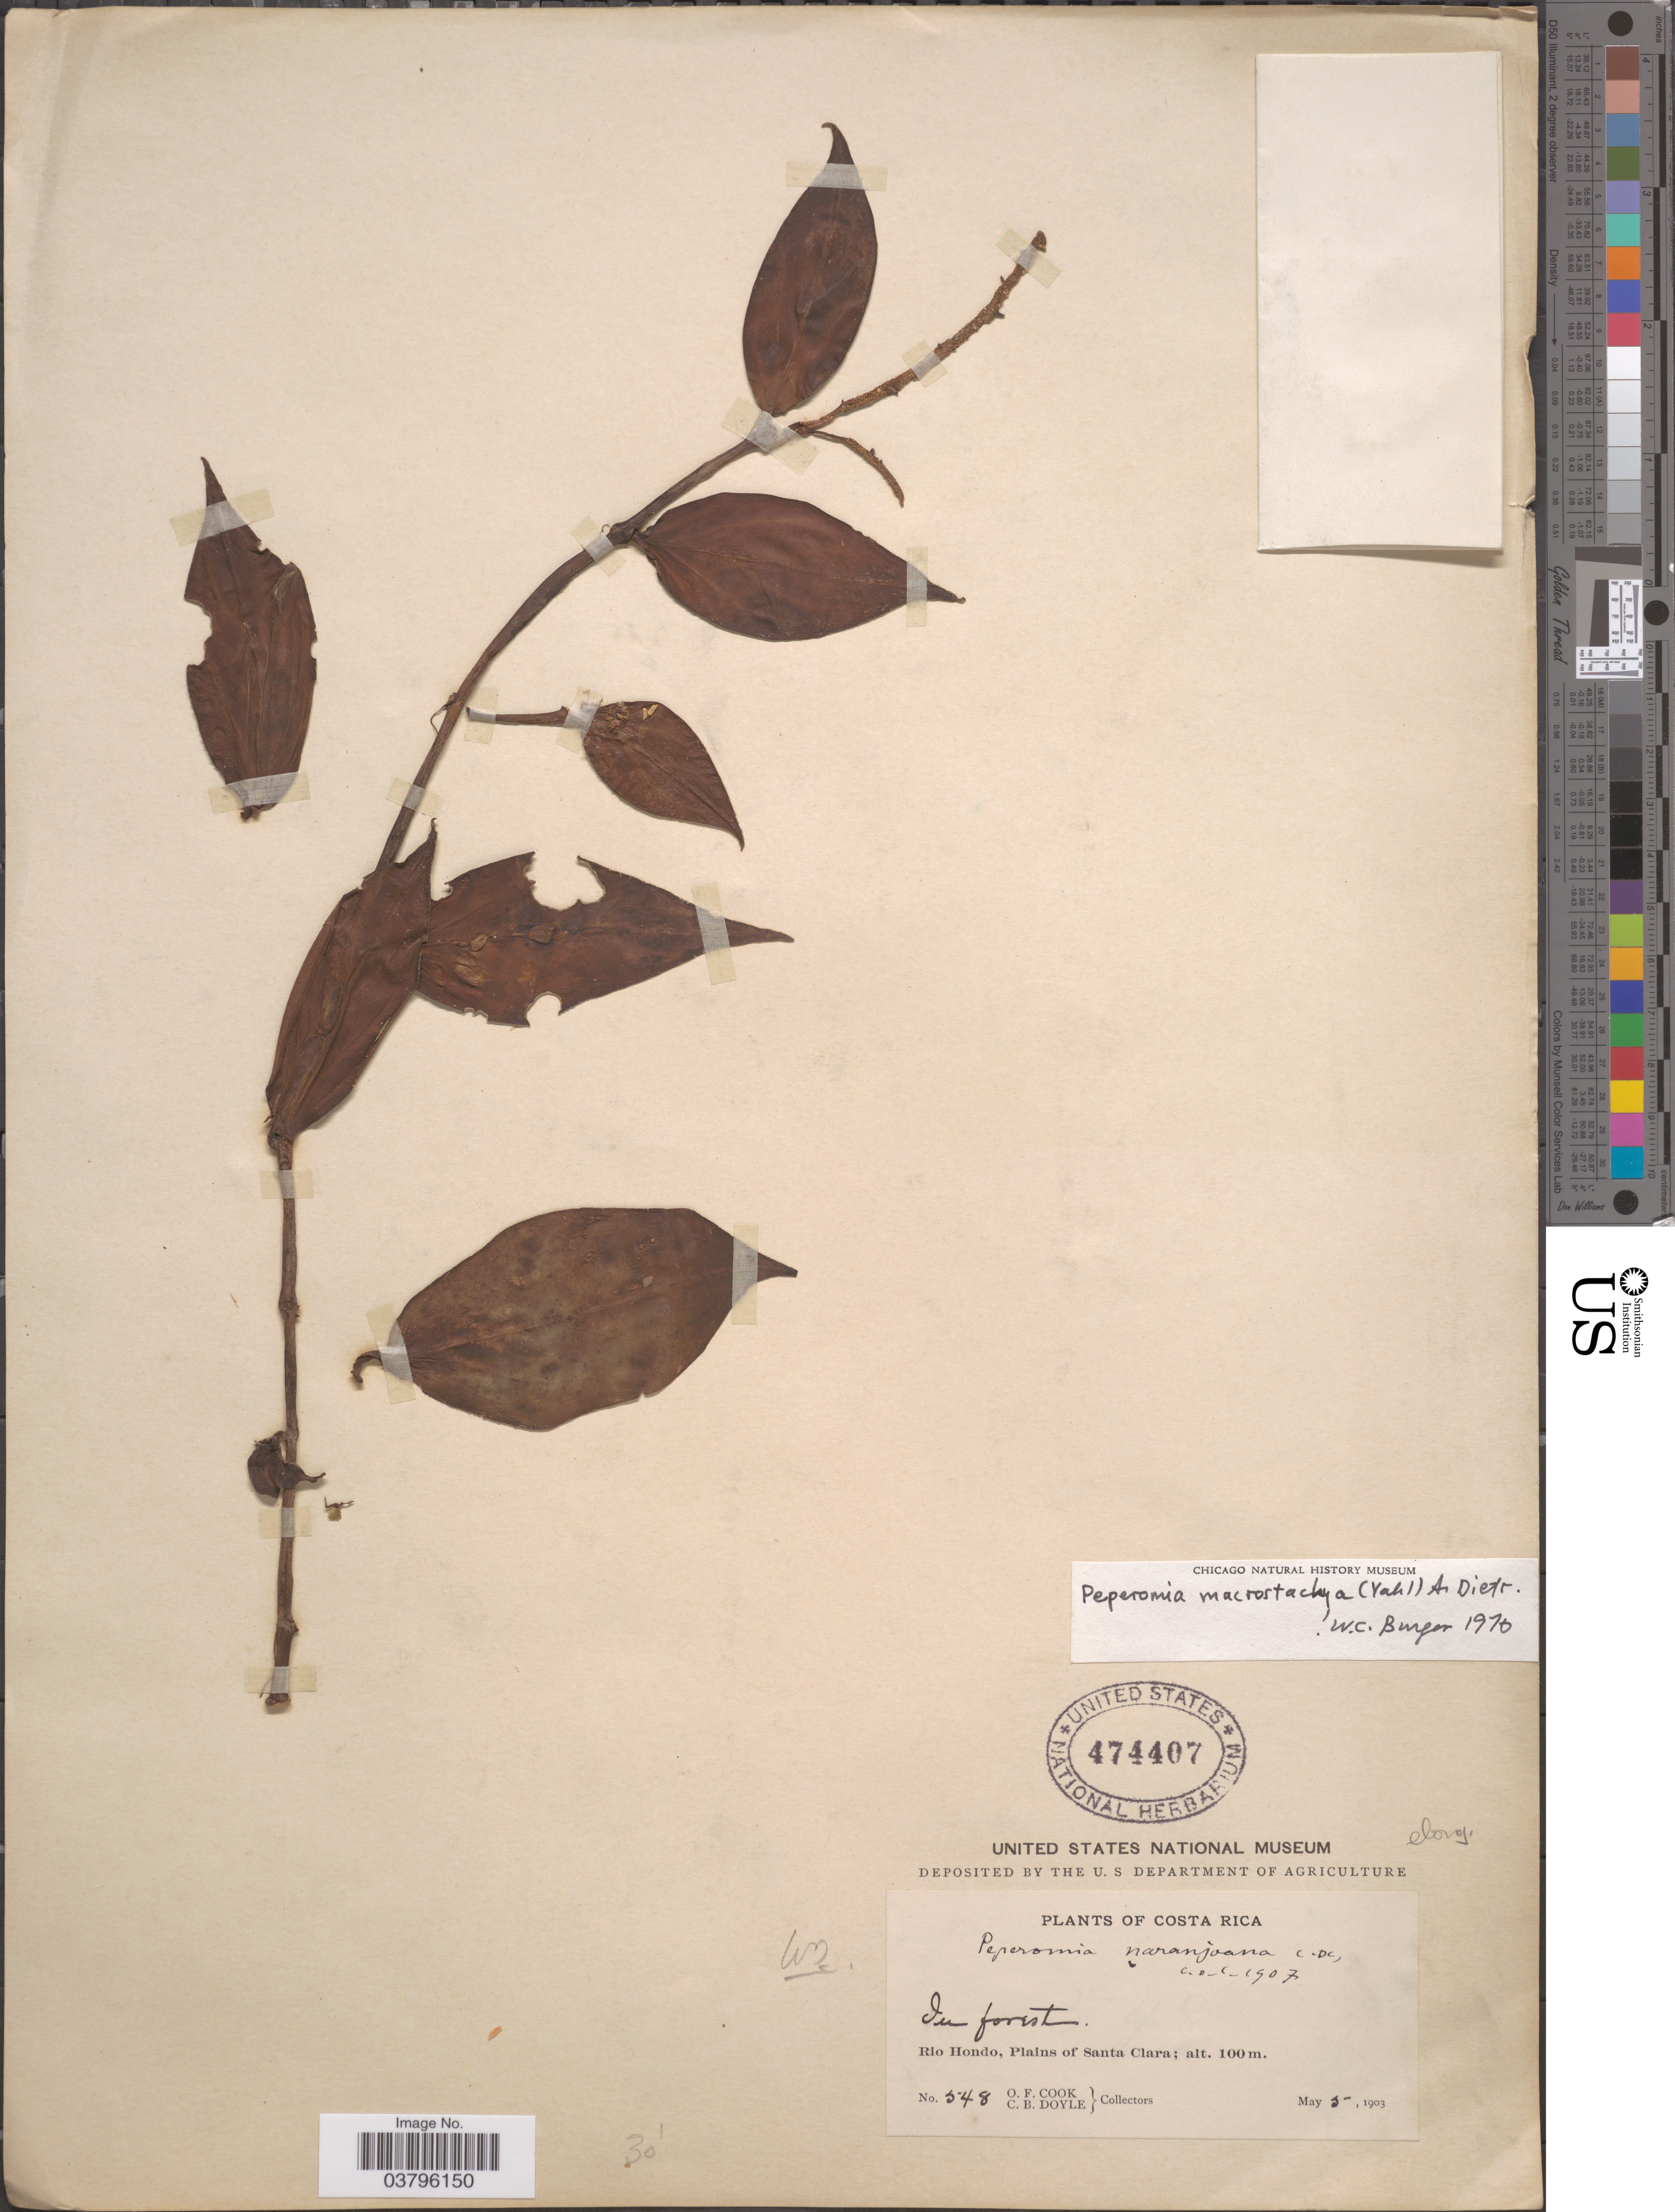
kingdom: Plantae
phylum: Tracheophyta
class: Magnoliopsida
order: Piperales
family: Piperaceae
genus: Peperomia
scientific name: Peperomia portobellensis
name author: Beurl.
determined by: Jiménez, José Estaban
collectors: O. F. Cook & C. Doyle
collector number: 548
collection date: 1903-05-05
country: Costa Rica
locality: Rio Hondo, Plains of Santa Clara.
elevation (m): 100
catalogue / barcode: US 474407